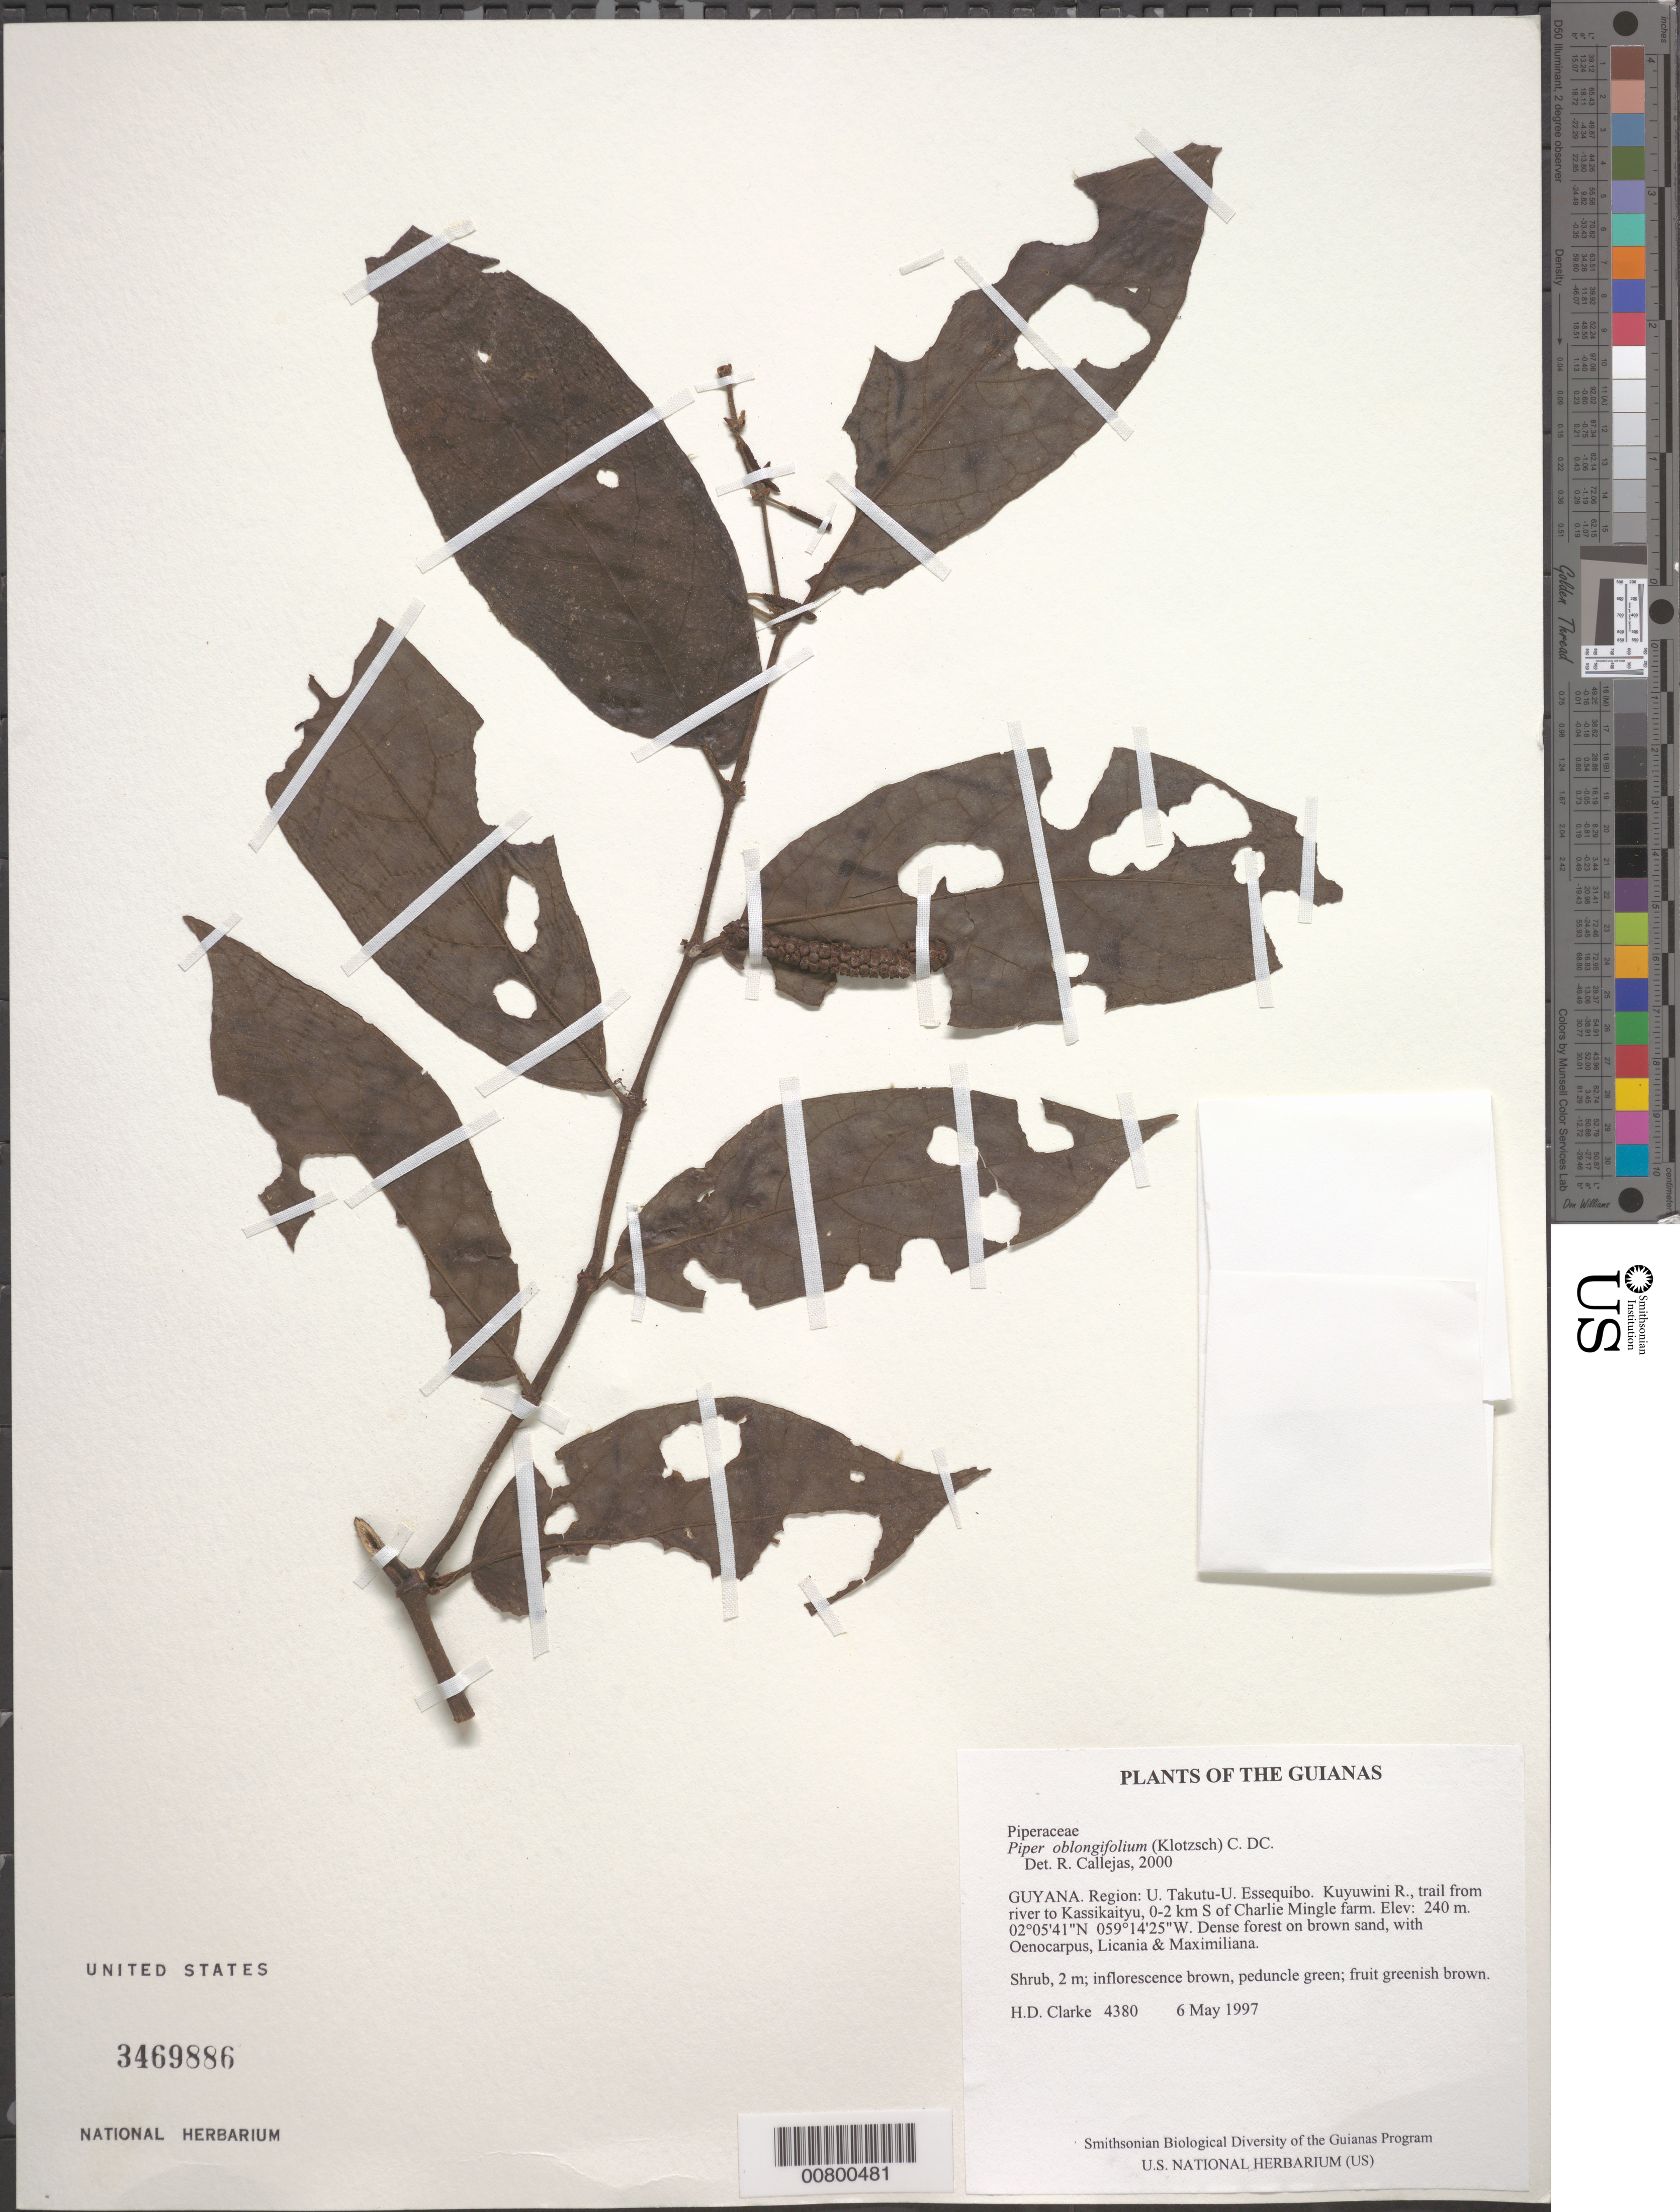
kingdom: Plantae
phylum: Tracheophyta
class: Magnoliopsida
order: Piperales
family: Piperaceae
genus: Piper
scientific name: Piper oblongifolium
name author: (Klotzsch) C. DC.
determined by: Callejas, Ricardo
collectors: H. D. Clarke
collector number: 4380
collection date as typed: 6 May 1997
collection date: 1997-05-06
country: Guyana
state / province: U. Takutu-U. Essequibo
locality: Kuyuwini R., trail from river to Kassikaityu, 0-2 km S of Charlie Mingle farm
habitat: Dense forest on brown sand, with Oenocarpus, Licania & Maximiliana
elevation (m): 240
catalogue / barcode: US 3469886